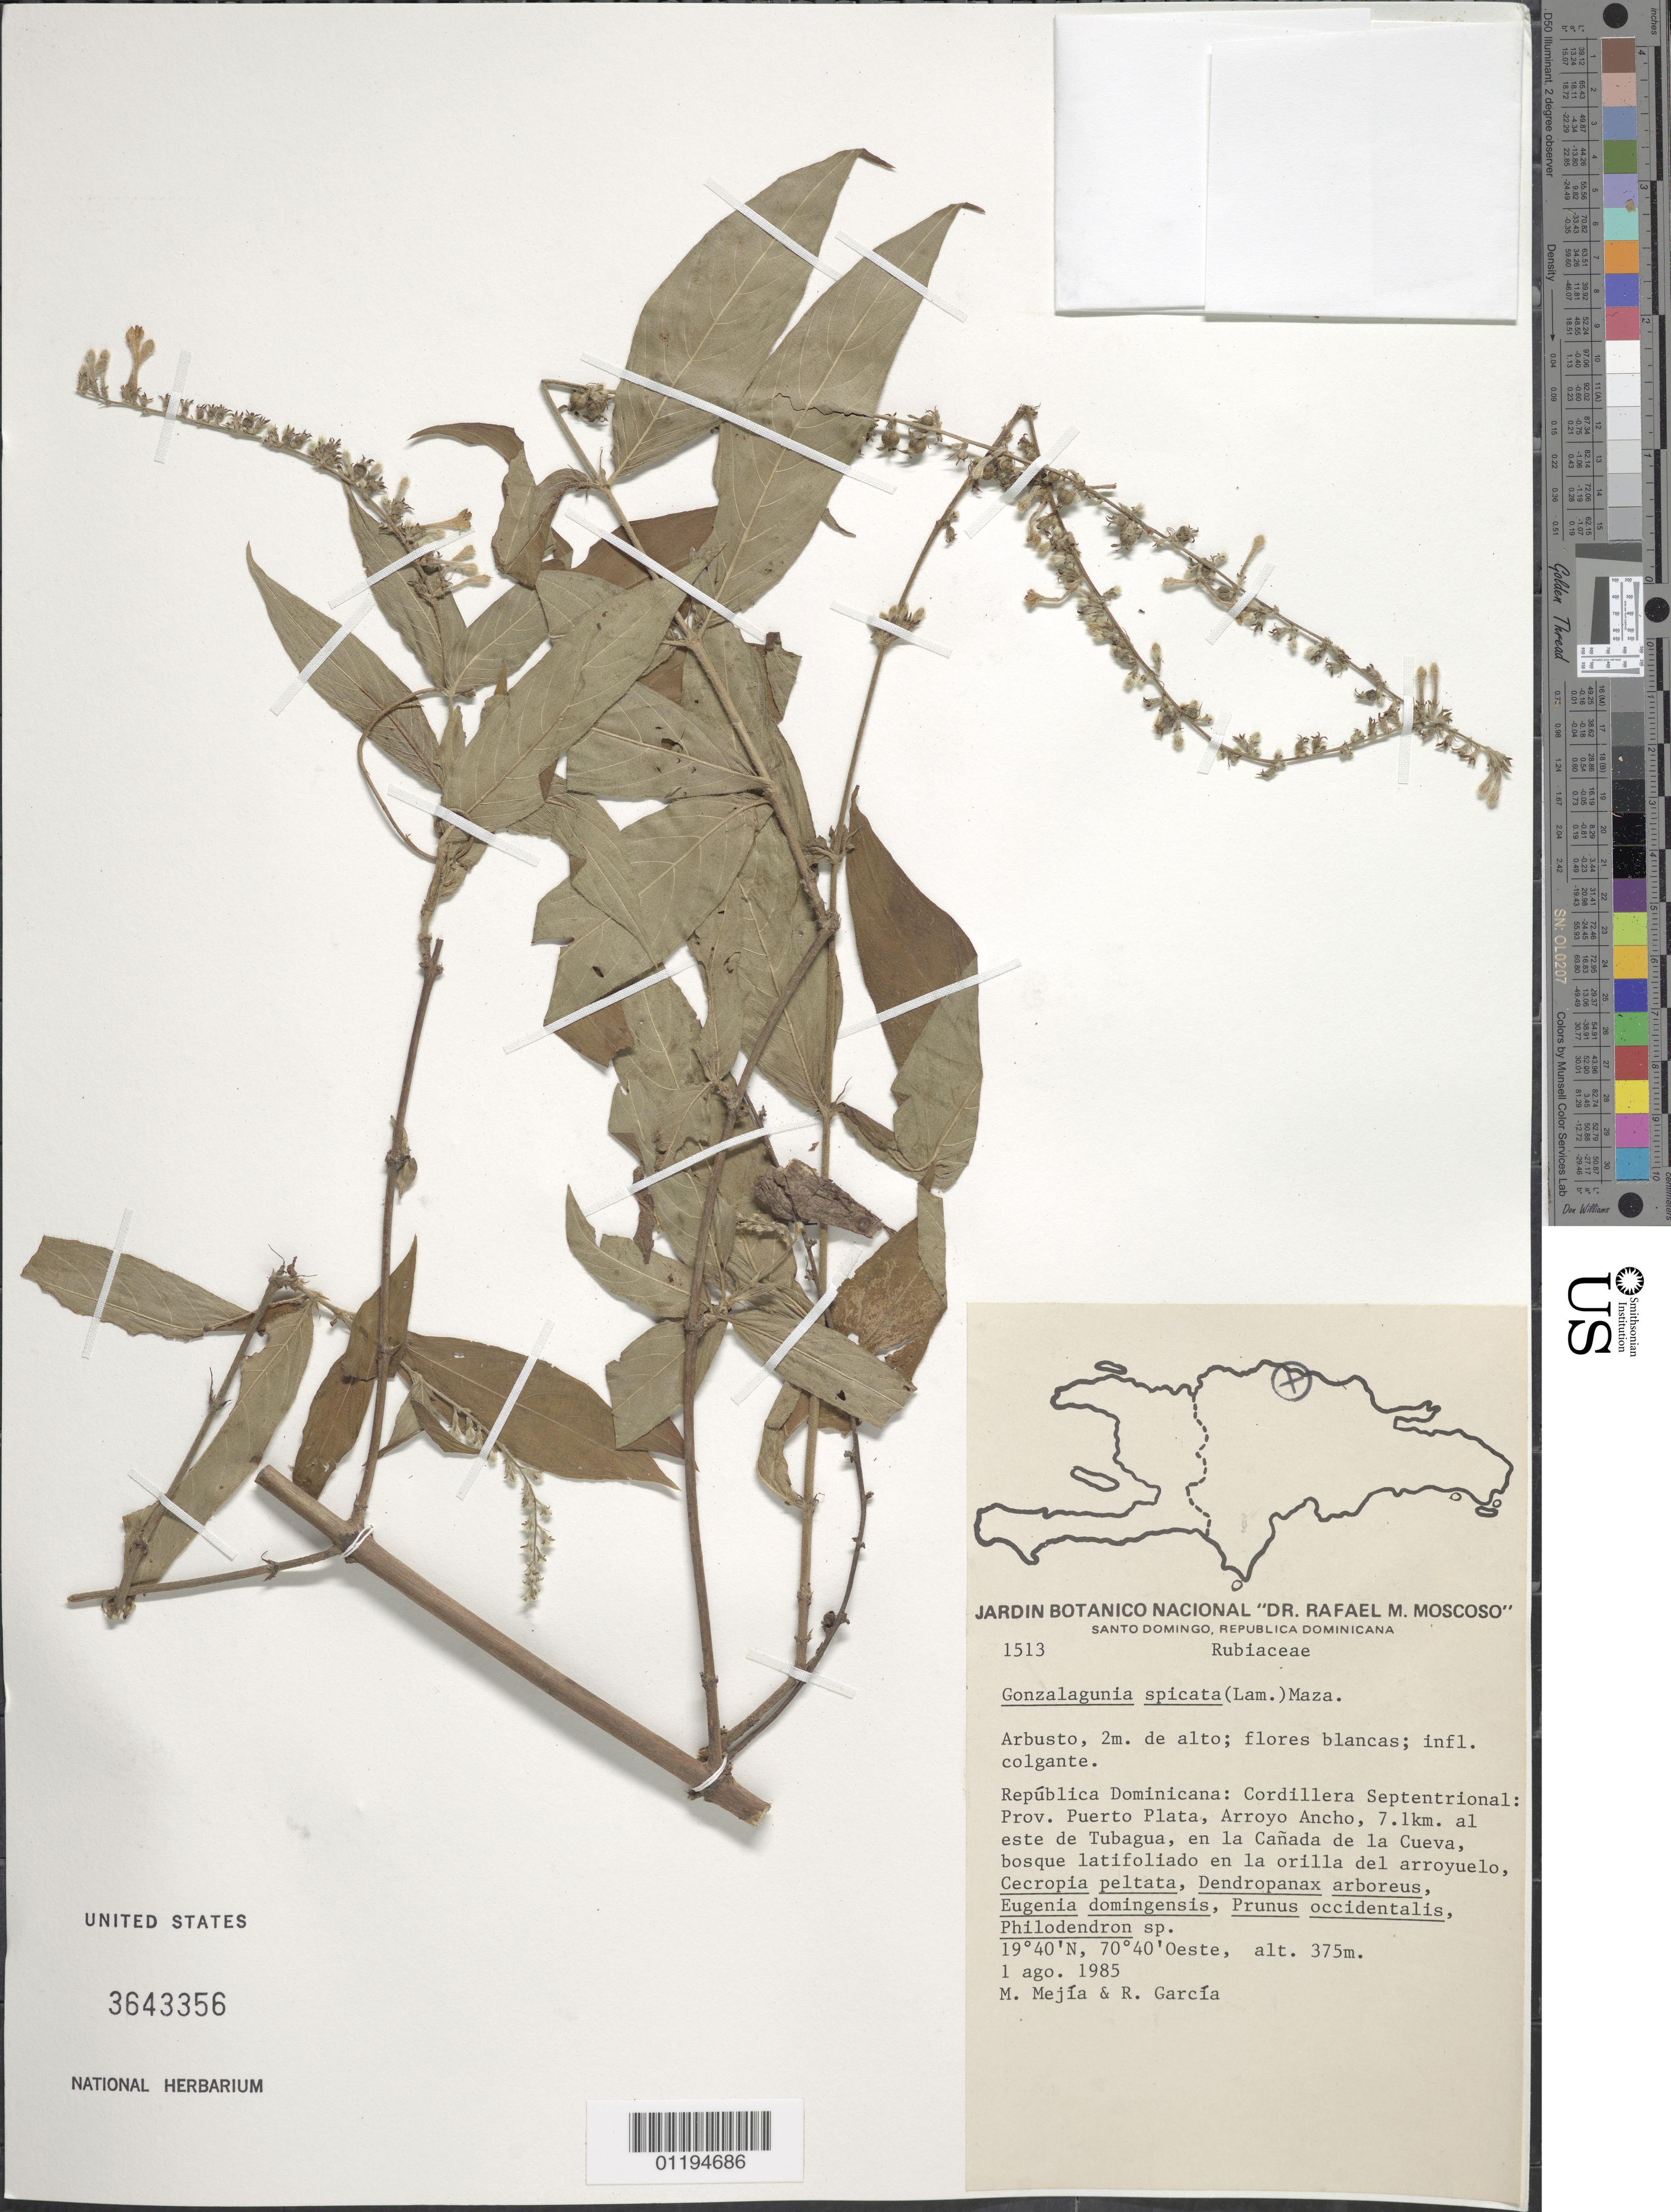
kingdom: Plantae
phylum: Tracheophyta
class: Magnoliopsida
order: Gentianales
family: Rubiaceae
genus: Gonzalagunia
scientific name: Gonzalagunia spicata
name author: (Lam.) M. Gómez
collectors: M. Mejia & R. Garcia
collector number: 1513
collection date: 1985-08-01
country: Dominican Republic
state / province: Puerto Plata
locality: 7.1 km E of Tubagua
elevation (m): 375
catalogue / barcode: US 3643356